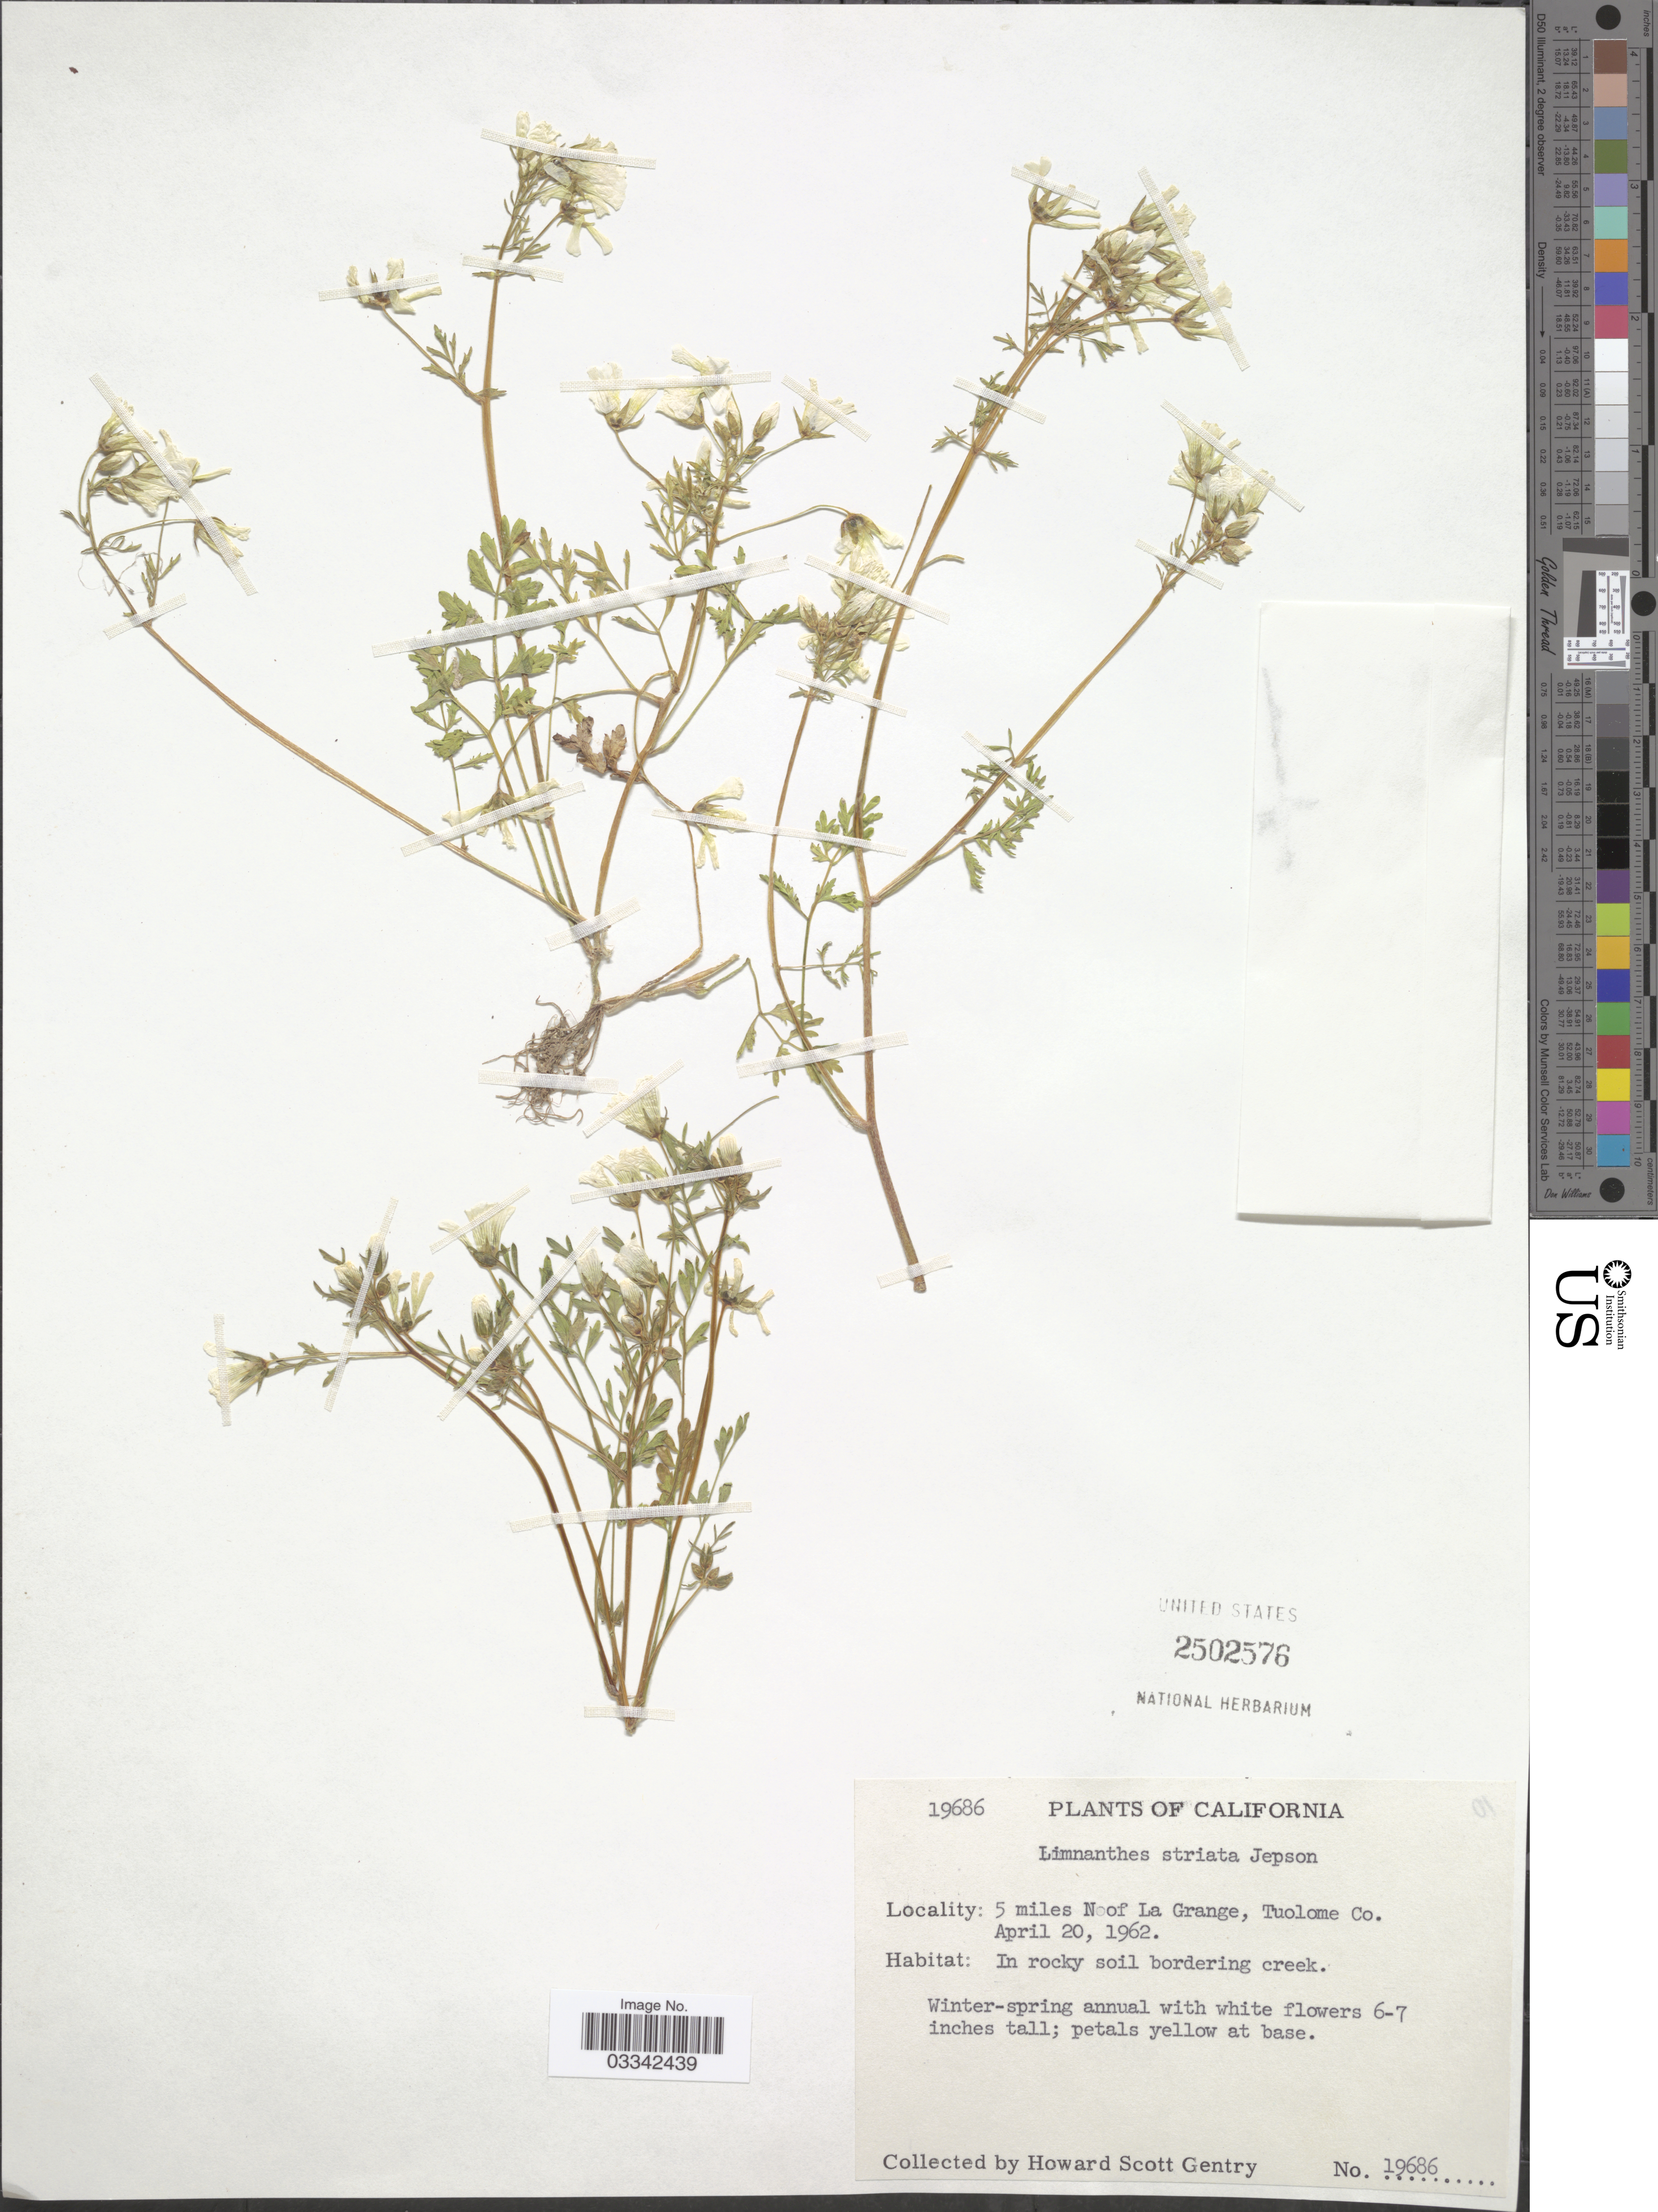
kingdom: Plantae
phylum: Tracheophyta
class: Magnoliopsida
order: Brassicales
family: Limnanthaceae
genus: Limnanthes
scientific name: Limnanthes striata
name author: Jeps.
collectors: H. S. Gentry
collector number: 19686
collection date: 1962-04-20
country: United States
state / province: California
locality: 5 miles N of La Grange, Tuolome Co.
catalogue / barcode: US 2502576